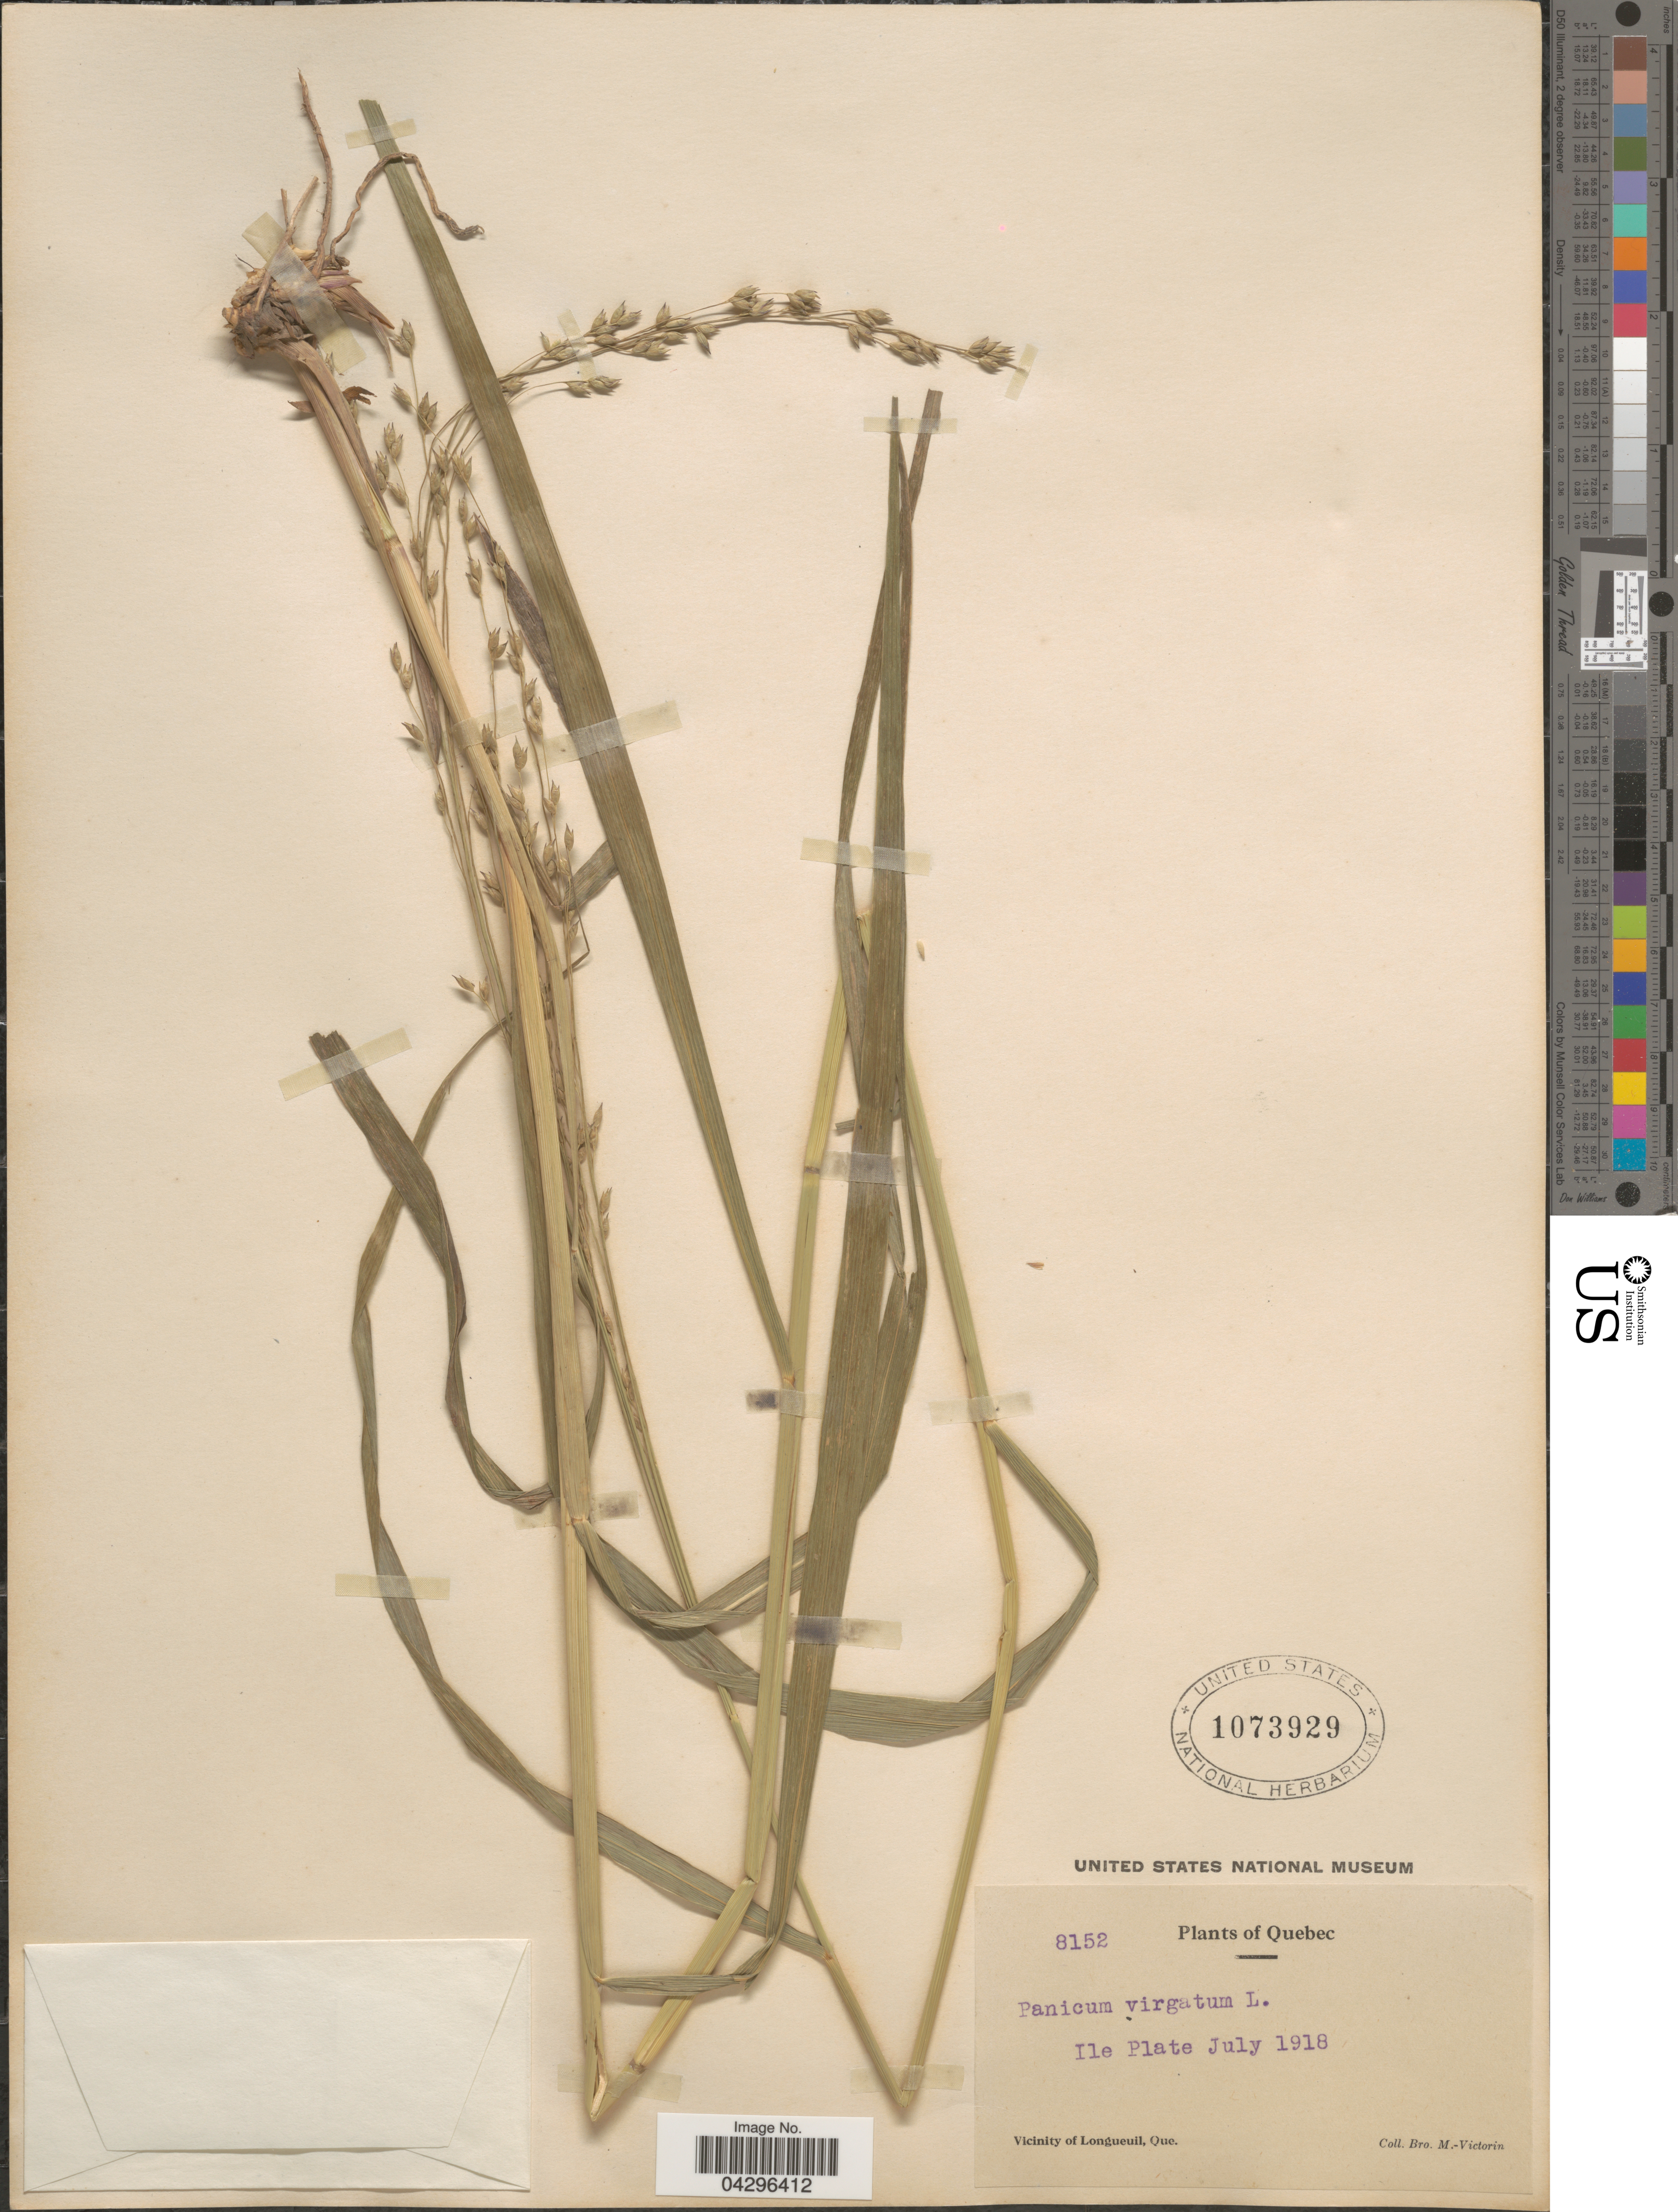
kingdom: Plantae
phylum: Tracheophyta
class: Liliopsida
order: Poales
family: Poaceae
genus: Panicum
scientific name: Panicum virgatum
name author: L.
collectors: Fr. Marie-Victorin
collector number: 8152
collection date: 1918-07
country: Canada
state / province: Quebec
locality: Ile Plate. Vicinity of Longueuil.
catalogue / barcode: US 1073929